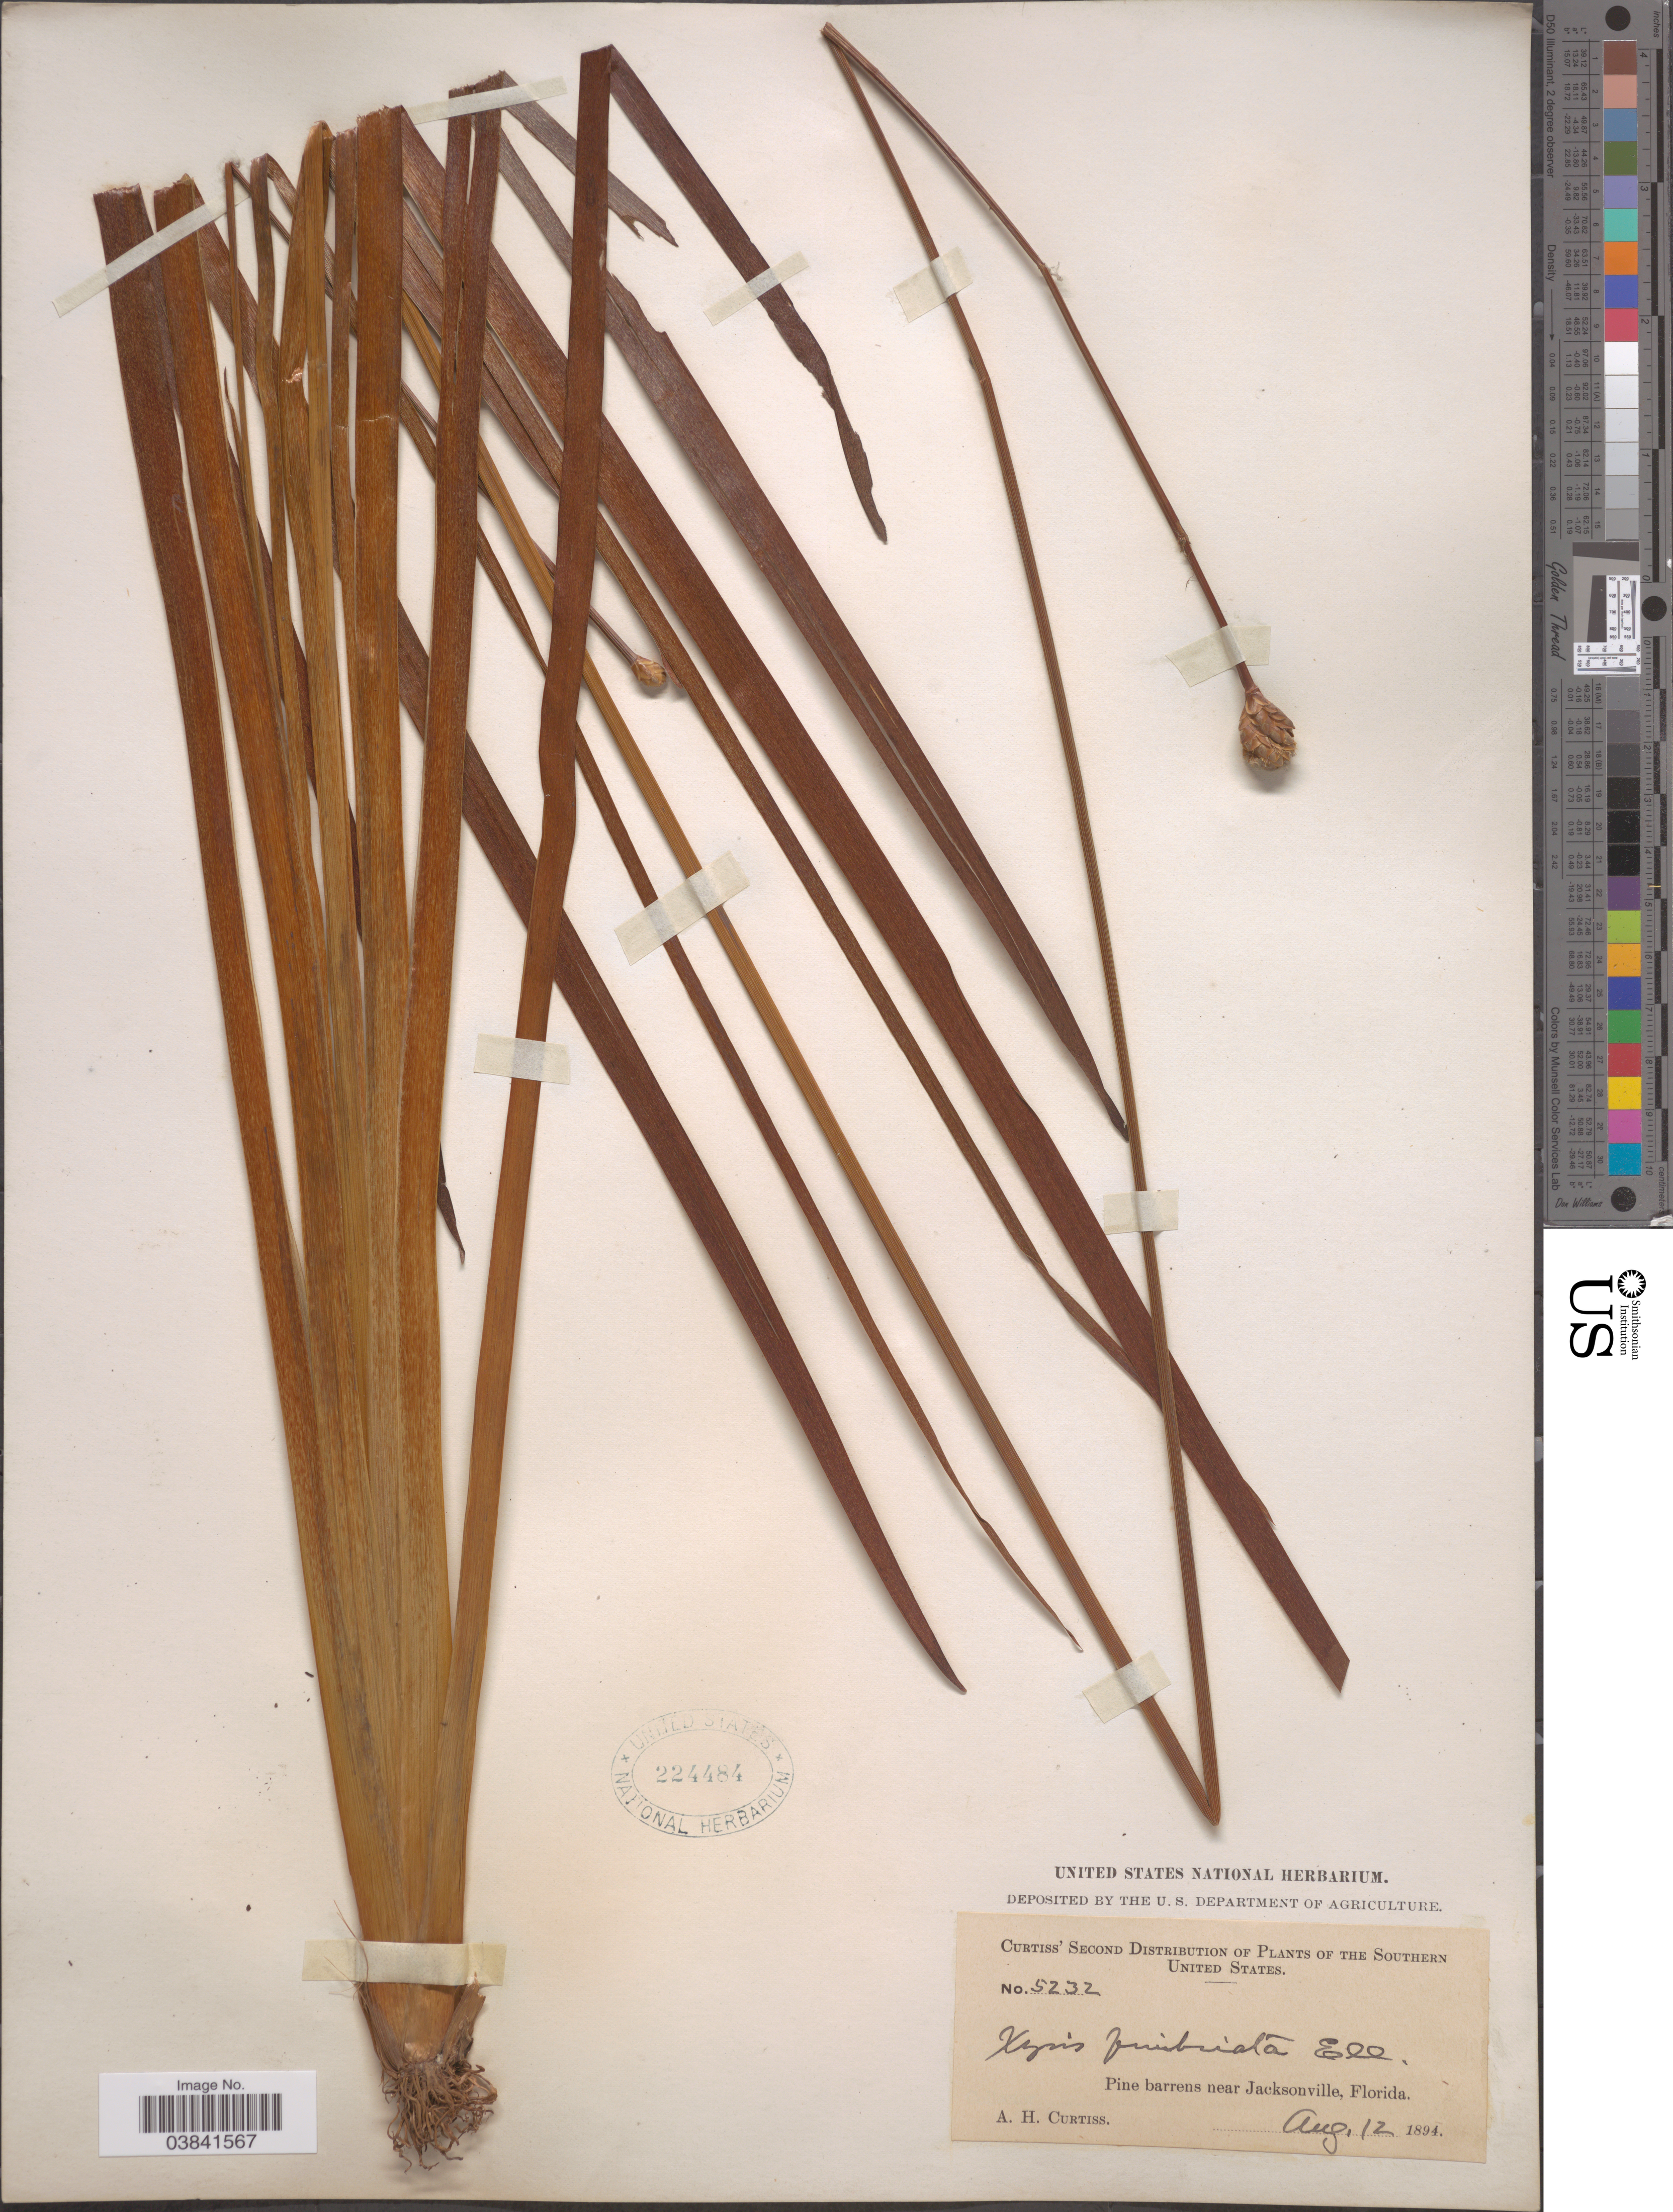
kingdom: Plantae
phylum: Tracheophyta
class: Liliopsida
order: Poales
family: Xyridaceae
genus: Xyris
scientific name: Xyris fimbriata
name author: Elliott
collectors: A. H. Curtiss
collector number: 5232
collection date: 1894-08-12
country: United States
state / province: Florida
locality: Southern United States. Pine barrens near Jacksonville.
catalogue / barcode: US 224484